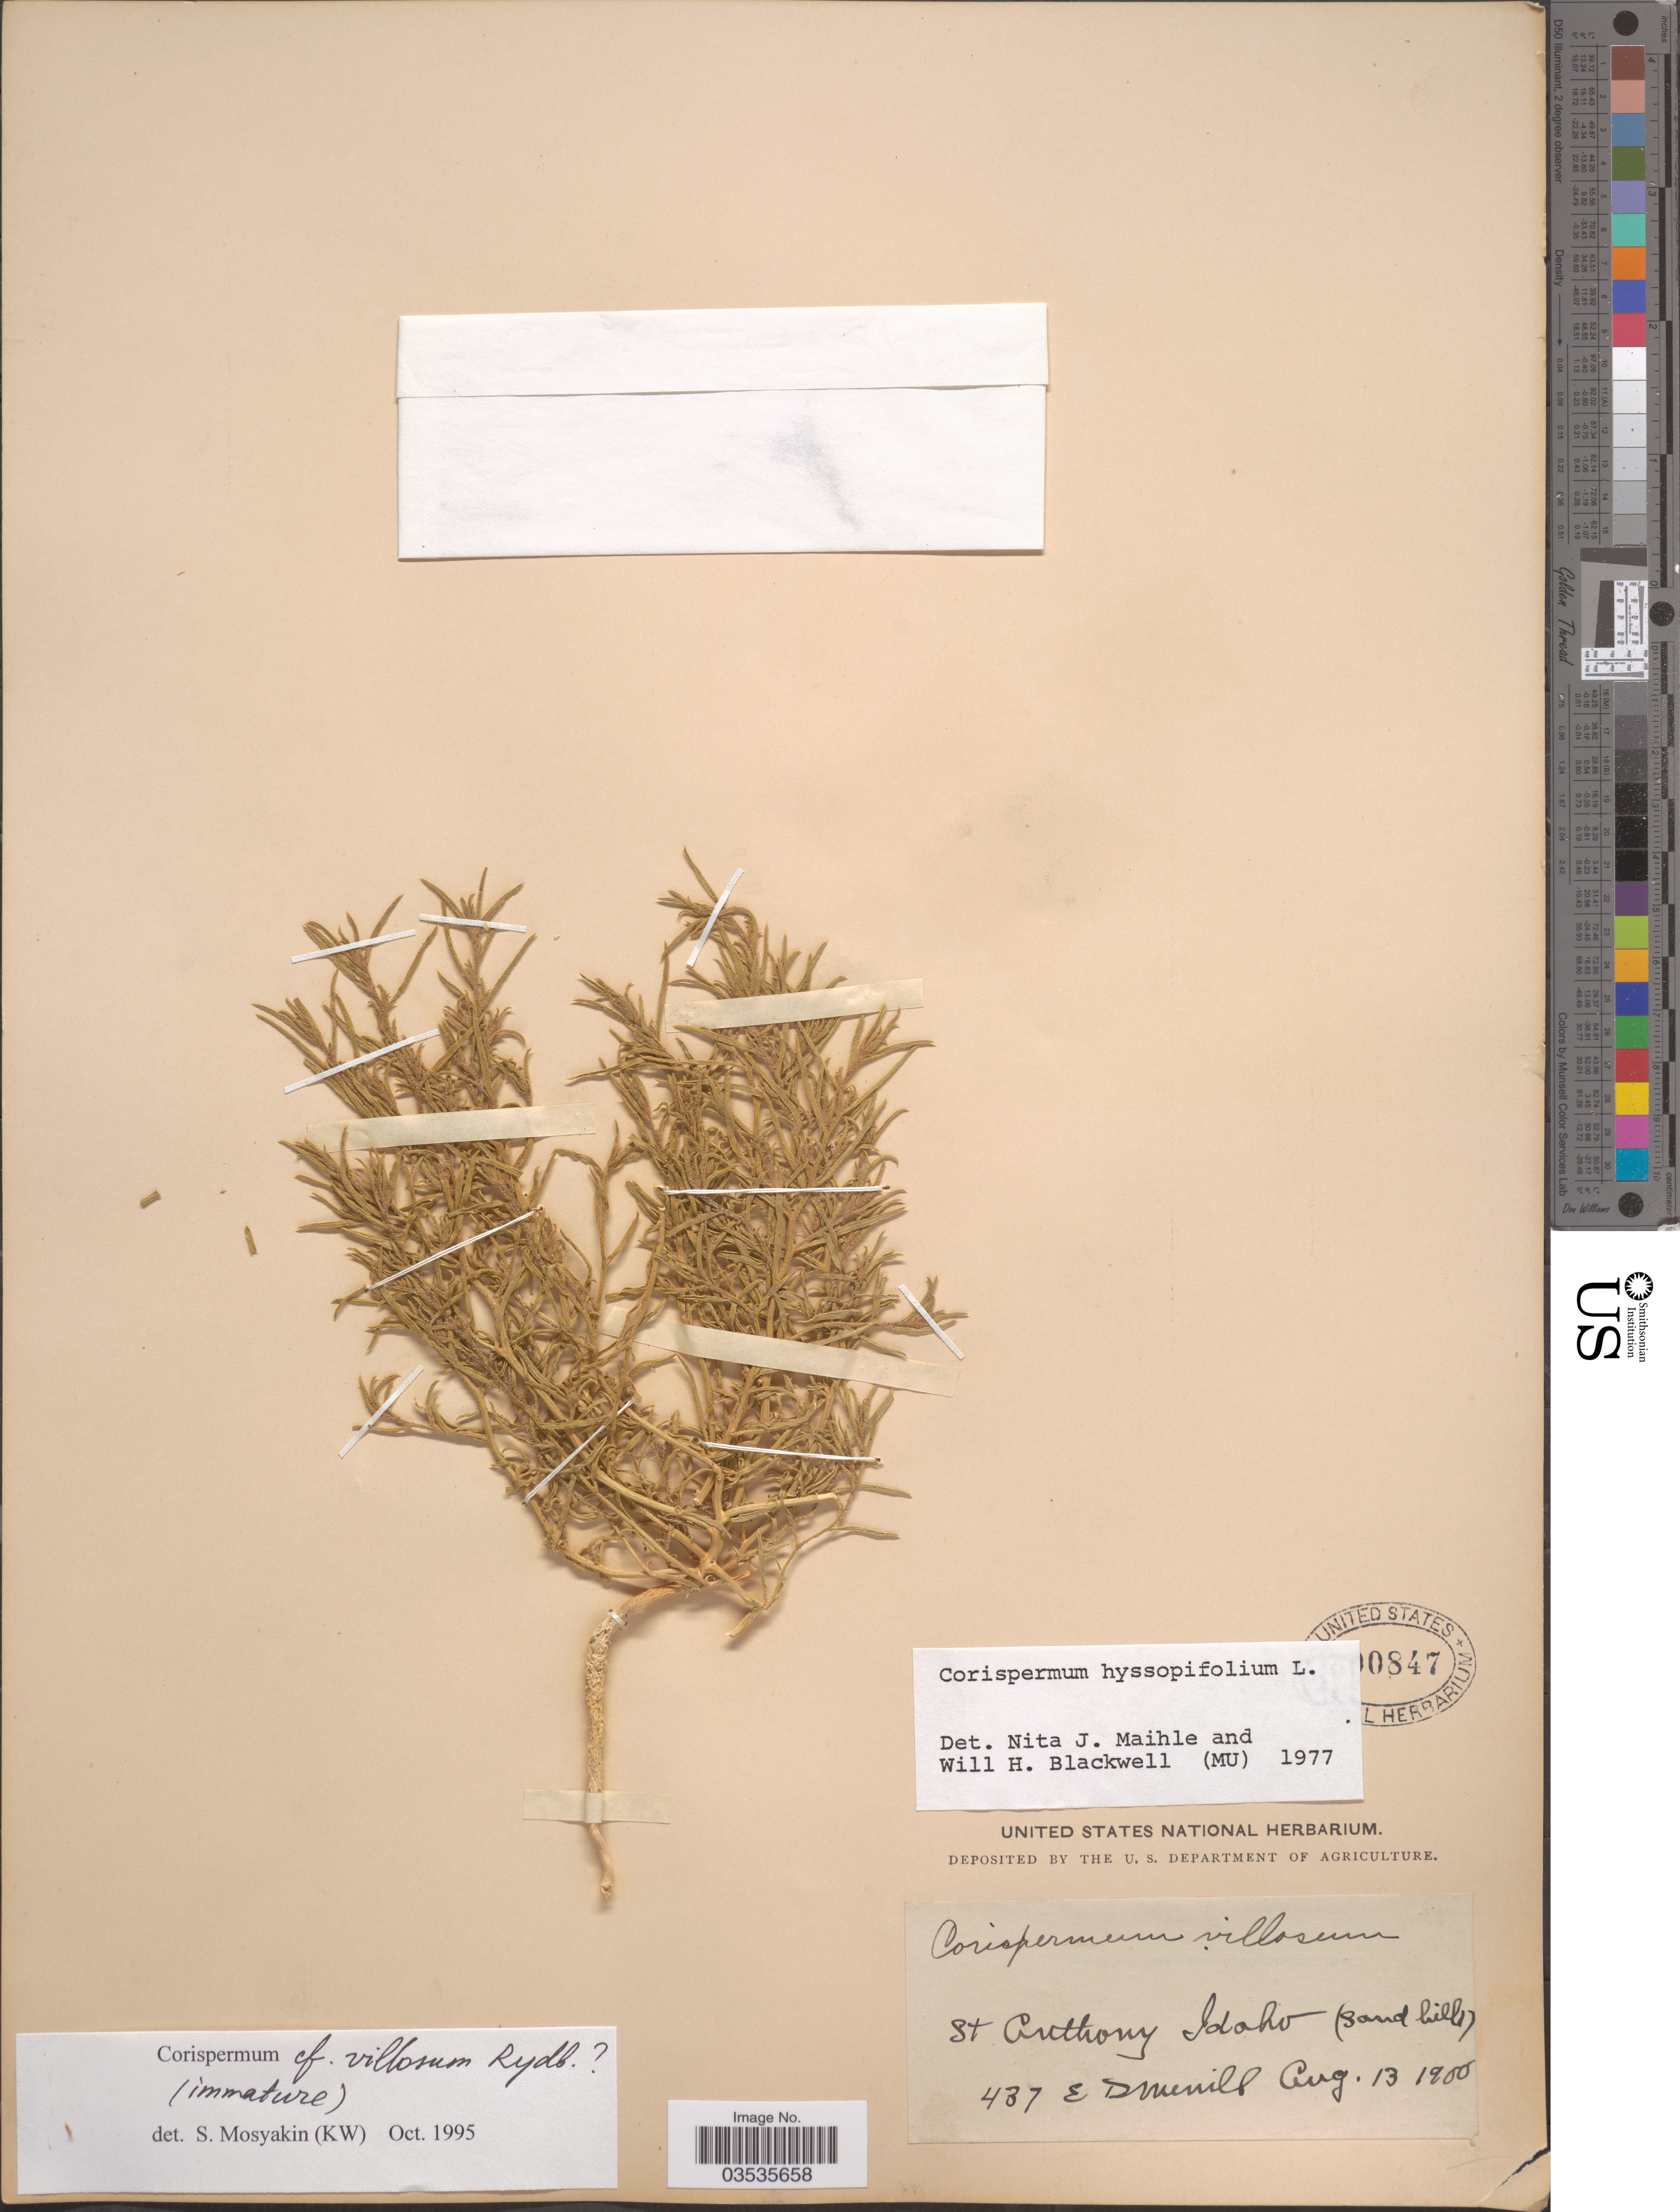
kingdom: Plantae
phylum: Tracheophyta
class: Magnoliopsida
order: Caryophyllales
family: Amaranthaceae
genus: Corispermum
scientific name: Corispermum villosum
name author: Rydb.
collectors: E. D. Merrill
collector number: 437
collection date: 1900-08-13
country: United States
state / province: Idaho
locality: St. Anthony.